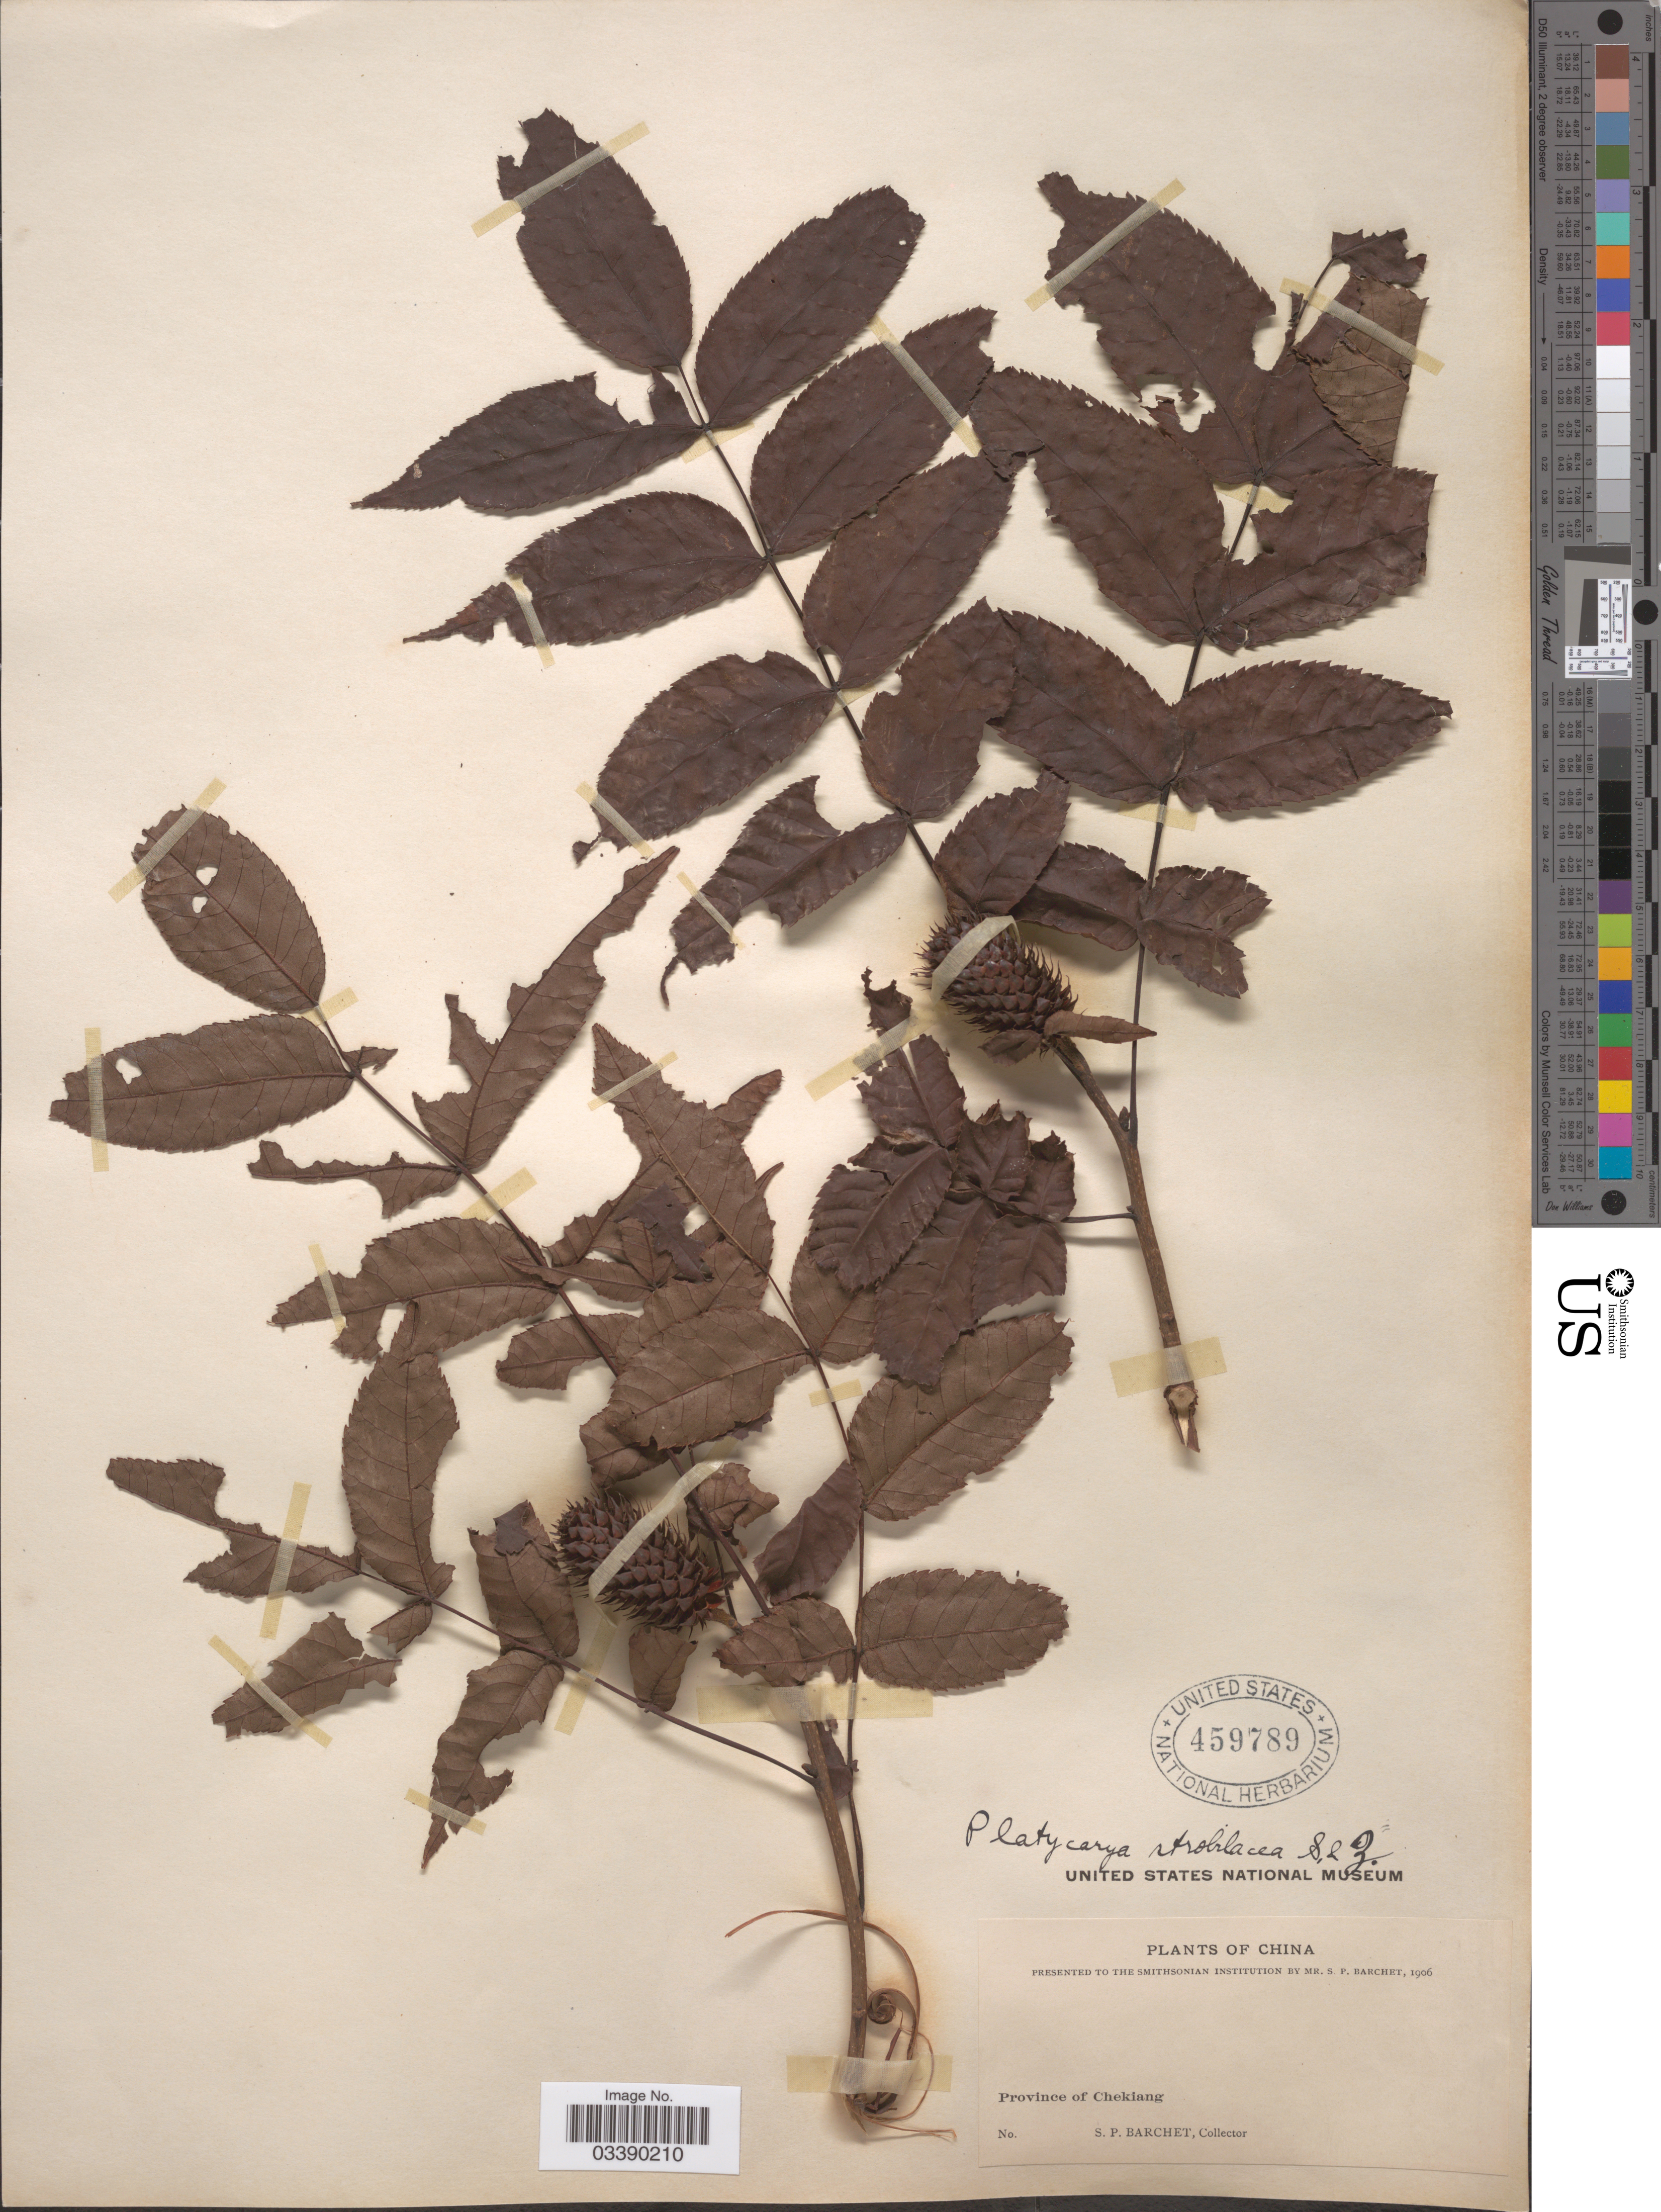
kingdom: Plantae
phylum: Tracheophyta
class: Magnoliopsida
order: Fagales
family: Juglandaceae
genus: Platycarya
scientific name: Platycarya strobilacea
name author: Siebold & Zucc.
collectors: S. P. Barchet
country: China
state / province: Zhejiang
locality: Province of Chekiang.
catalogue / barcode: US 459789